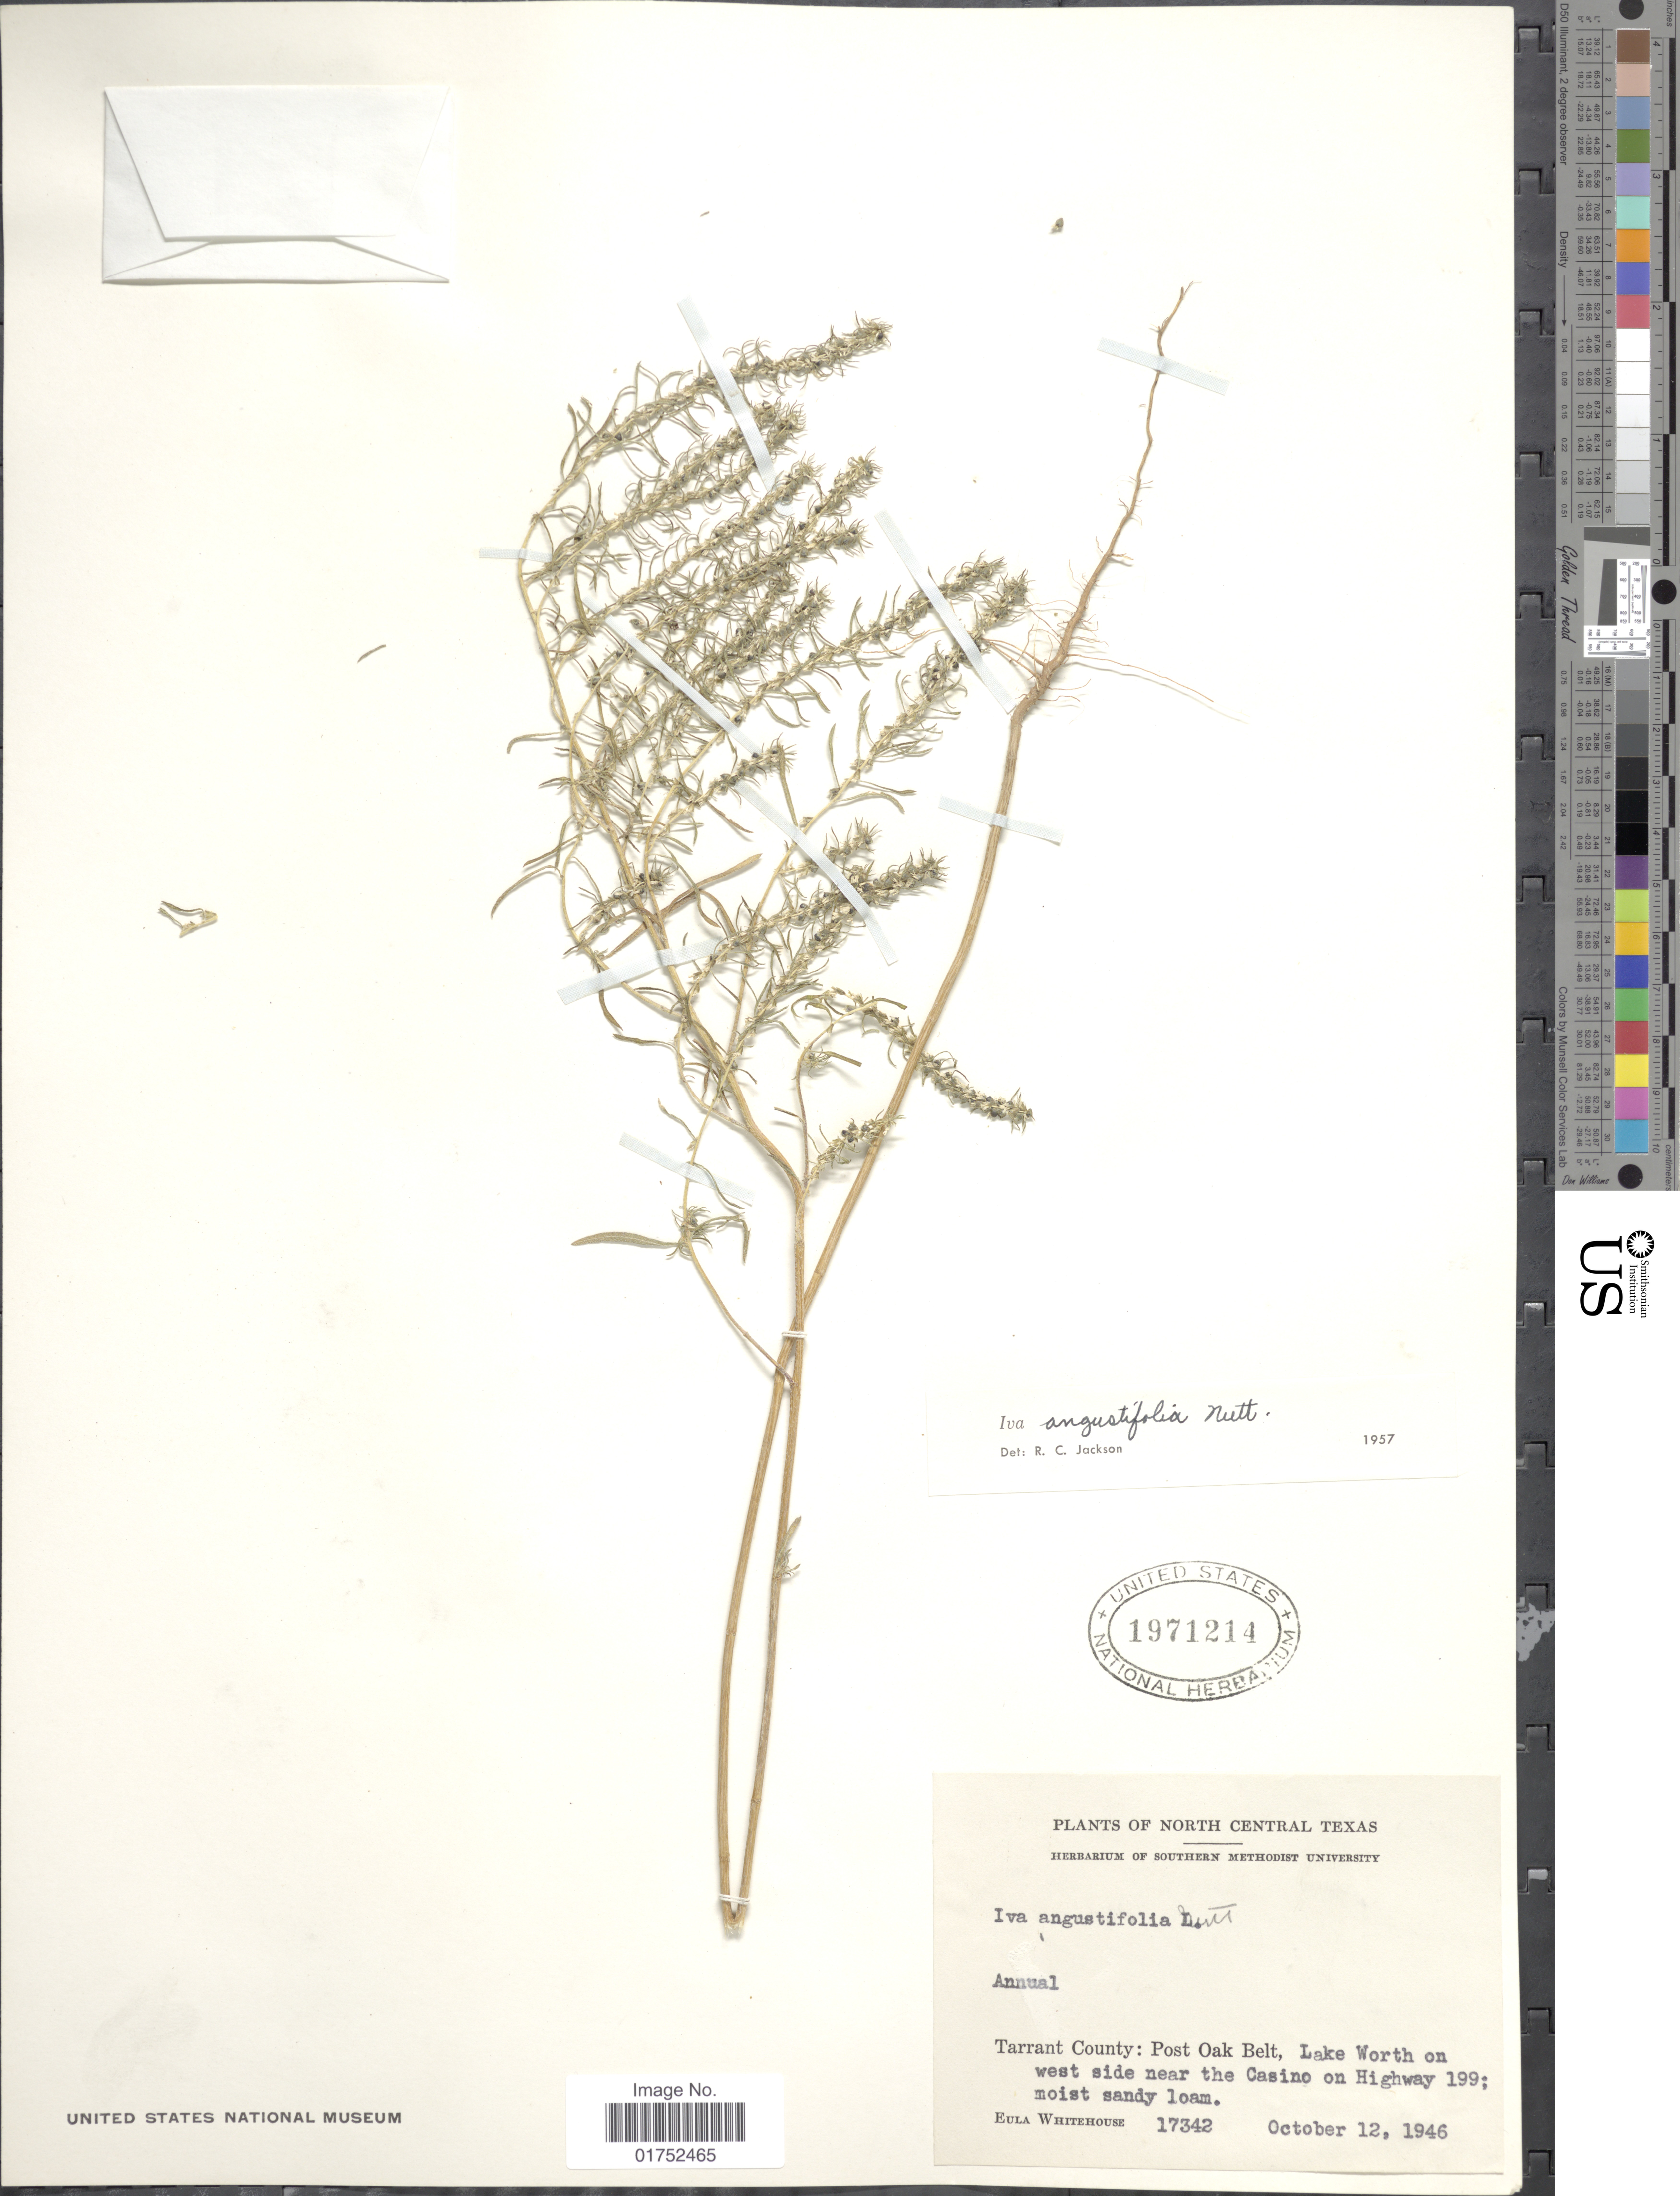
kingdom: Plantae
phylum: Tracheophyta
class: Magnoliopsida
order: Asterales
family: Asteraceae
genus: Iva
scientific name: Iva angustifolia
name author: Nutt.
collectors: E. Whitehouse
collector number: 17342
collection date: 1946-10-12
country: United States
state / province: Texas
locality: North Central Texas, Tarrat County, Post Oak Belt, Lake Worth on west side near the Casino on Highway 199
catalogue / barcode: US 1971214